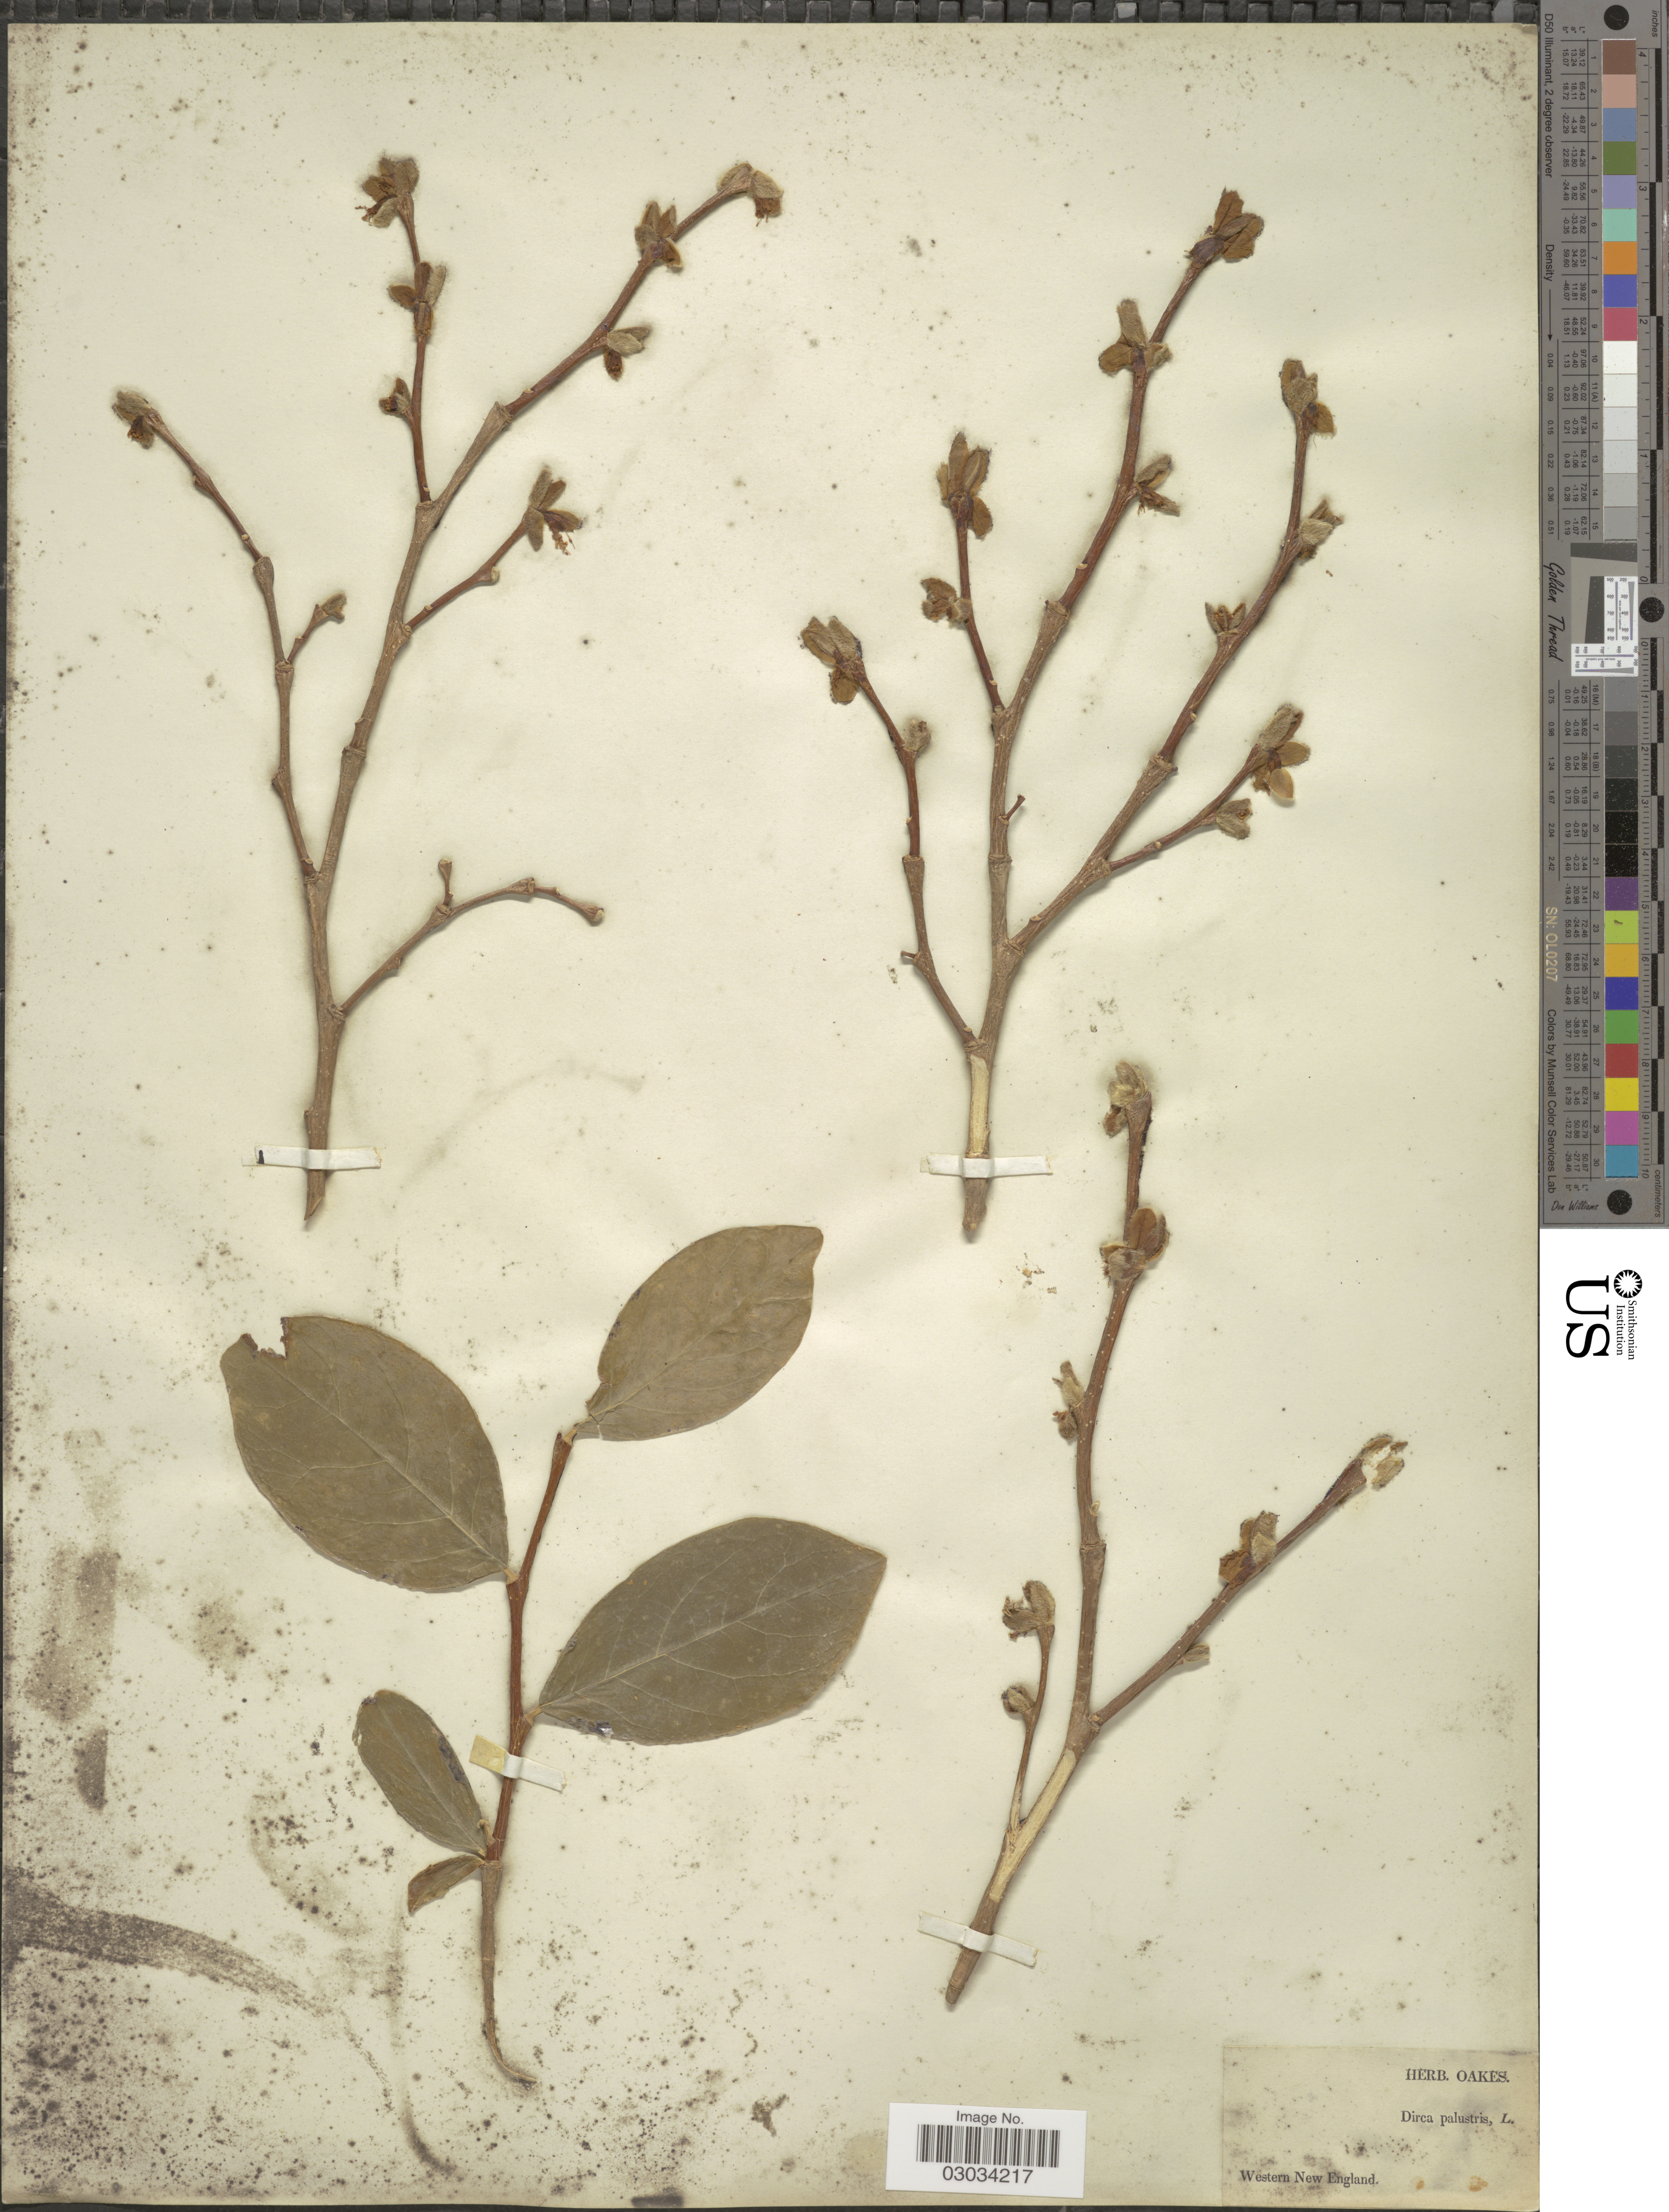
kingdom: Plantae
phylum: Tracheophyta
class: Magnoliopsida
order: Malvales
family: Thymelaeaceae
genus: Dirca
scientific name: Dirca palustris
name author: L.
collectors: ex herb. Oakes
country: United States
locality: Western New England.